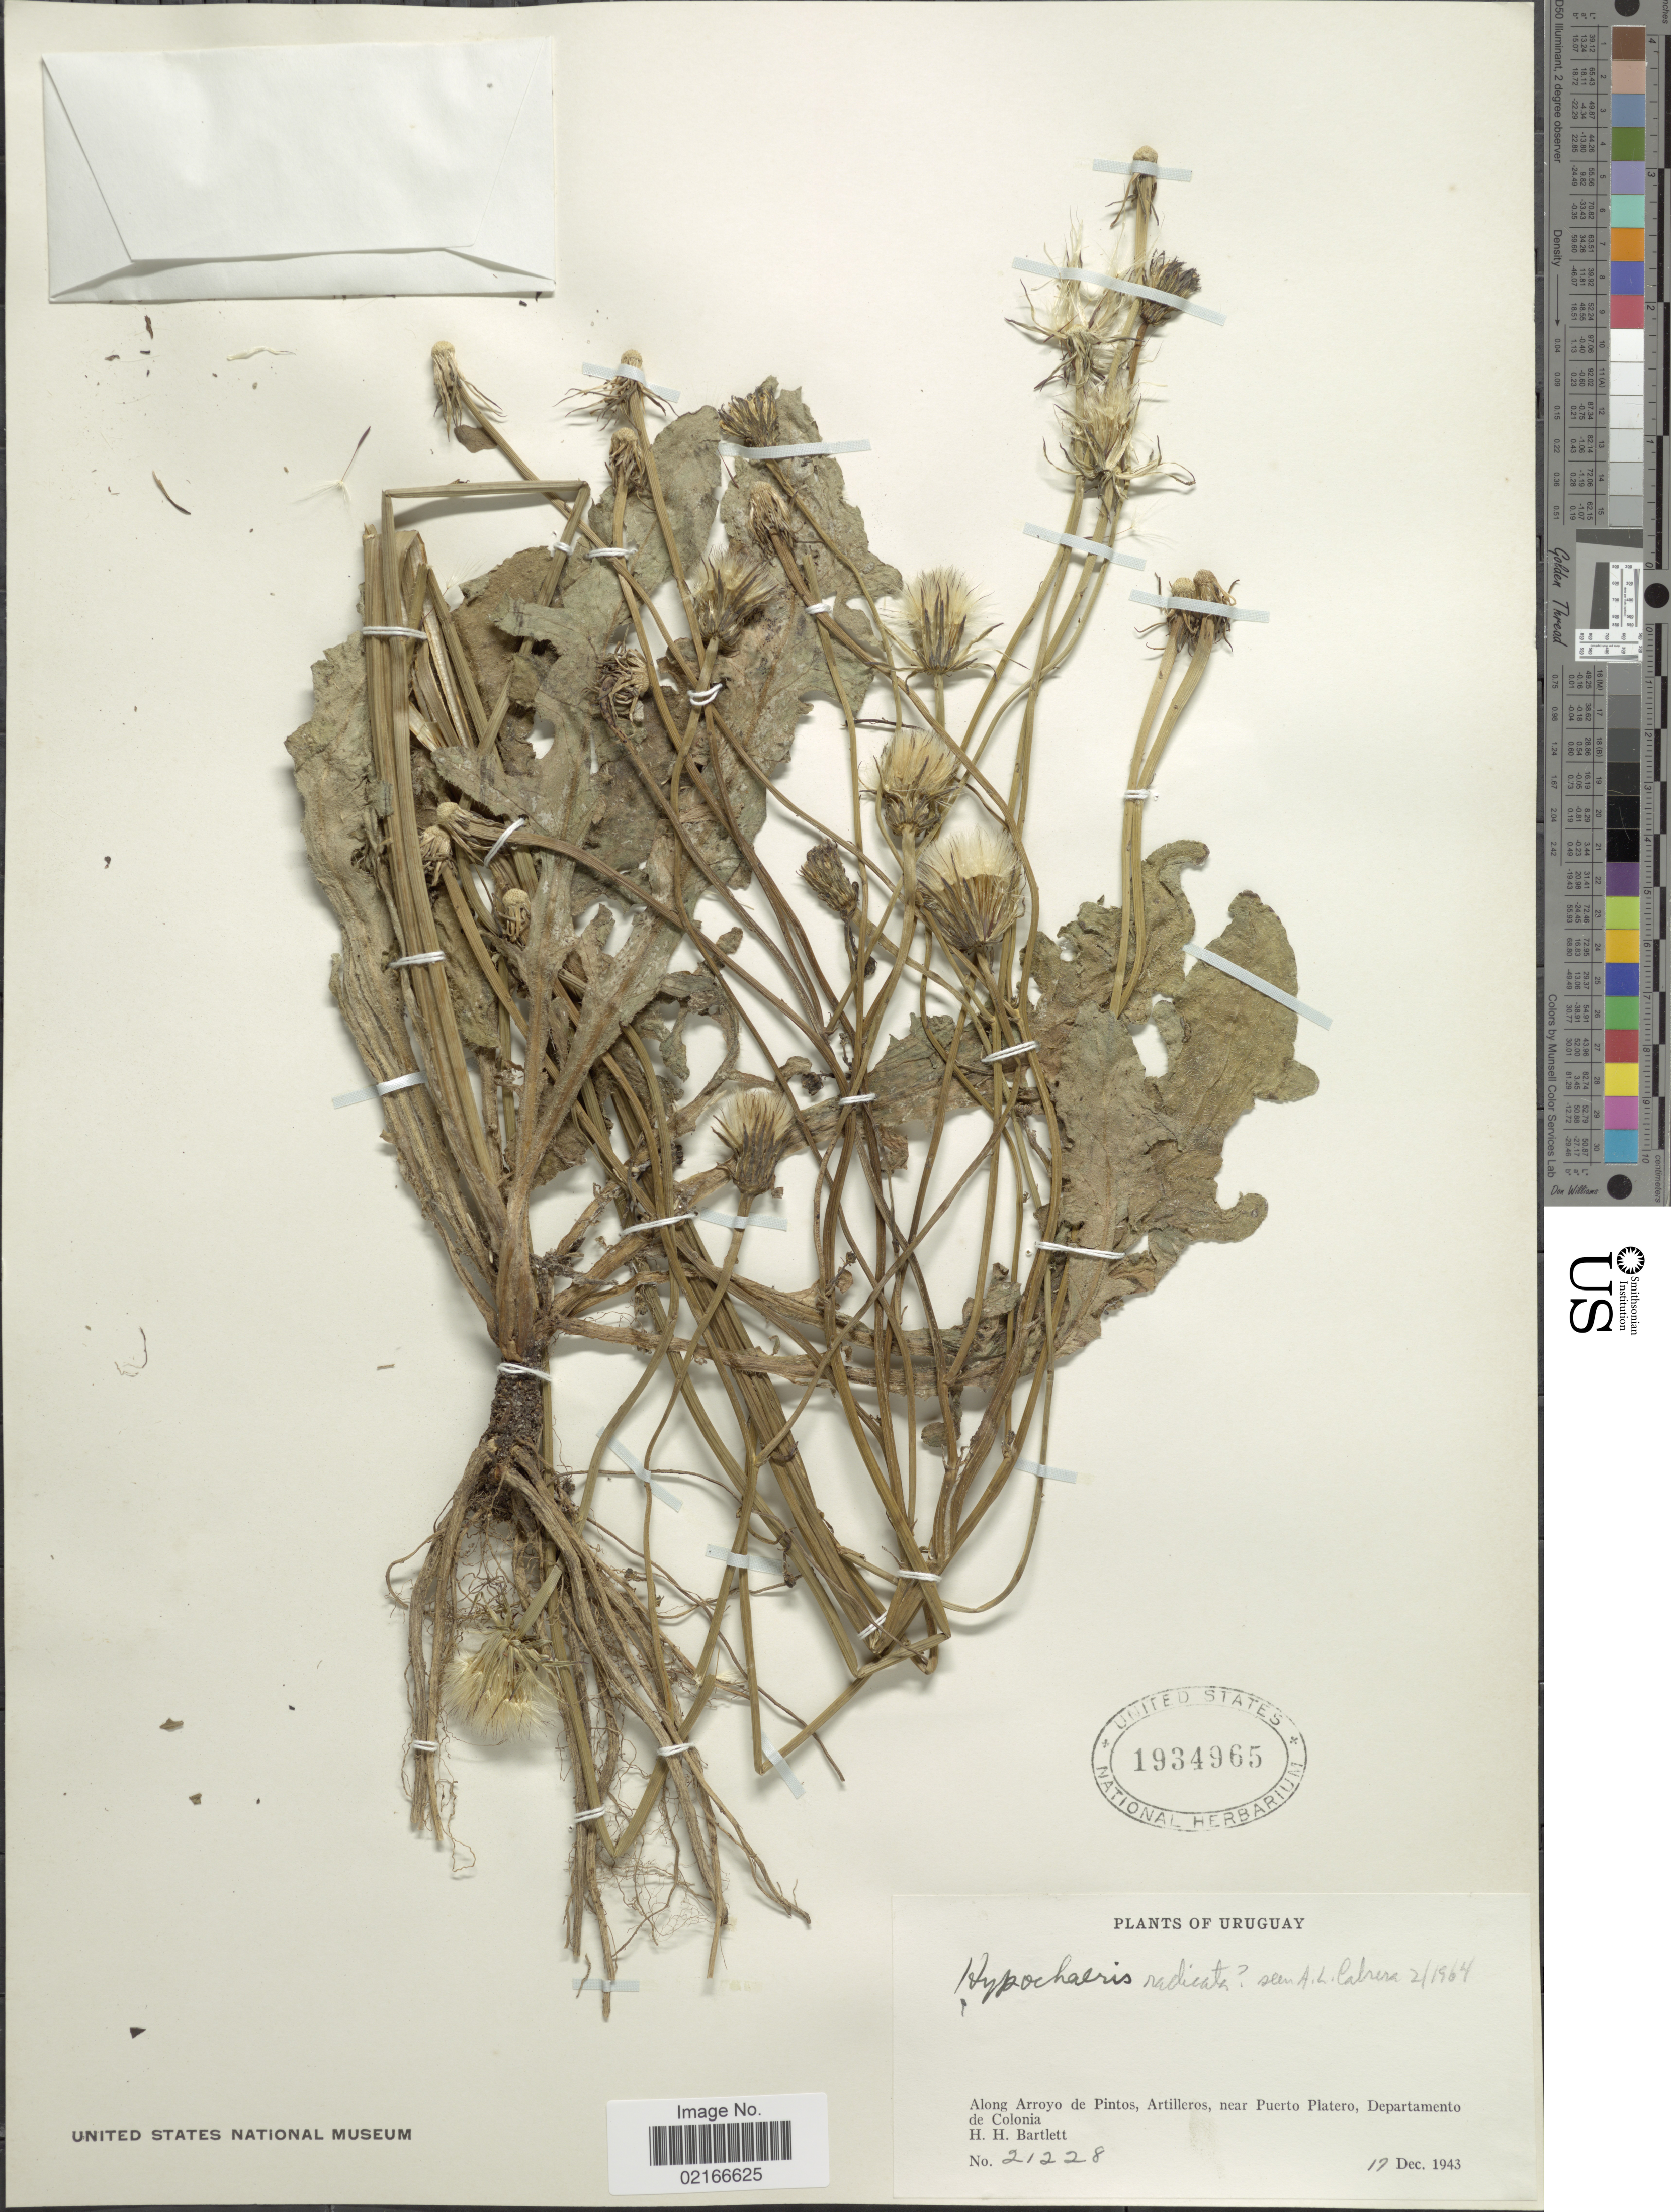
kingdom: Plantae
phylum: Tracheophyta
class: Magnoliopsida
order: Asterales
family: Asteraceae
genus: Hypochaeris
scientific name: Hypochaeris radicata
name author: L.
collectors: H. H. Bartlett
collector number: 21228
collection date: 1943-12-17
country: Uruguay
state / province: Colonia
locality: Along Arroyo de Pintos, Artilleros, near Puerto Platero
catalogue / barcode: US 1934965